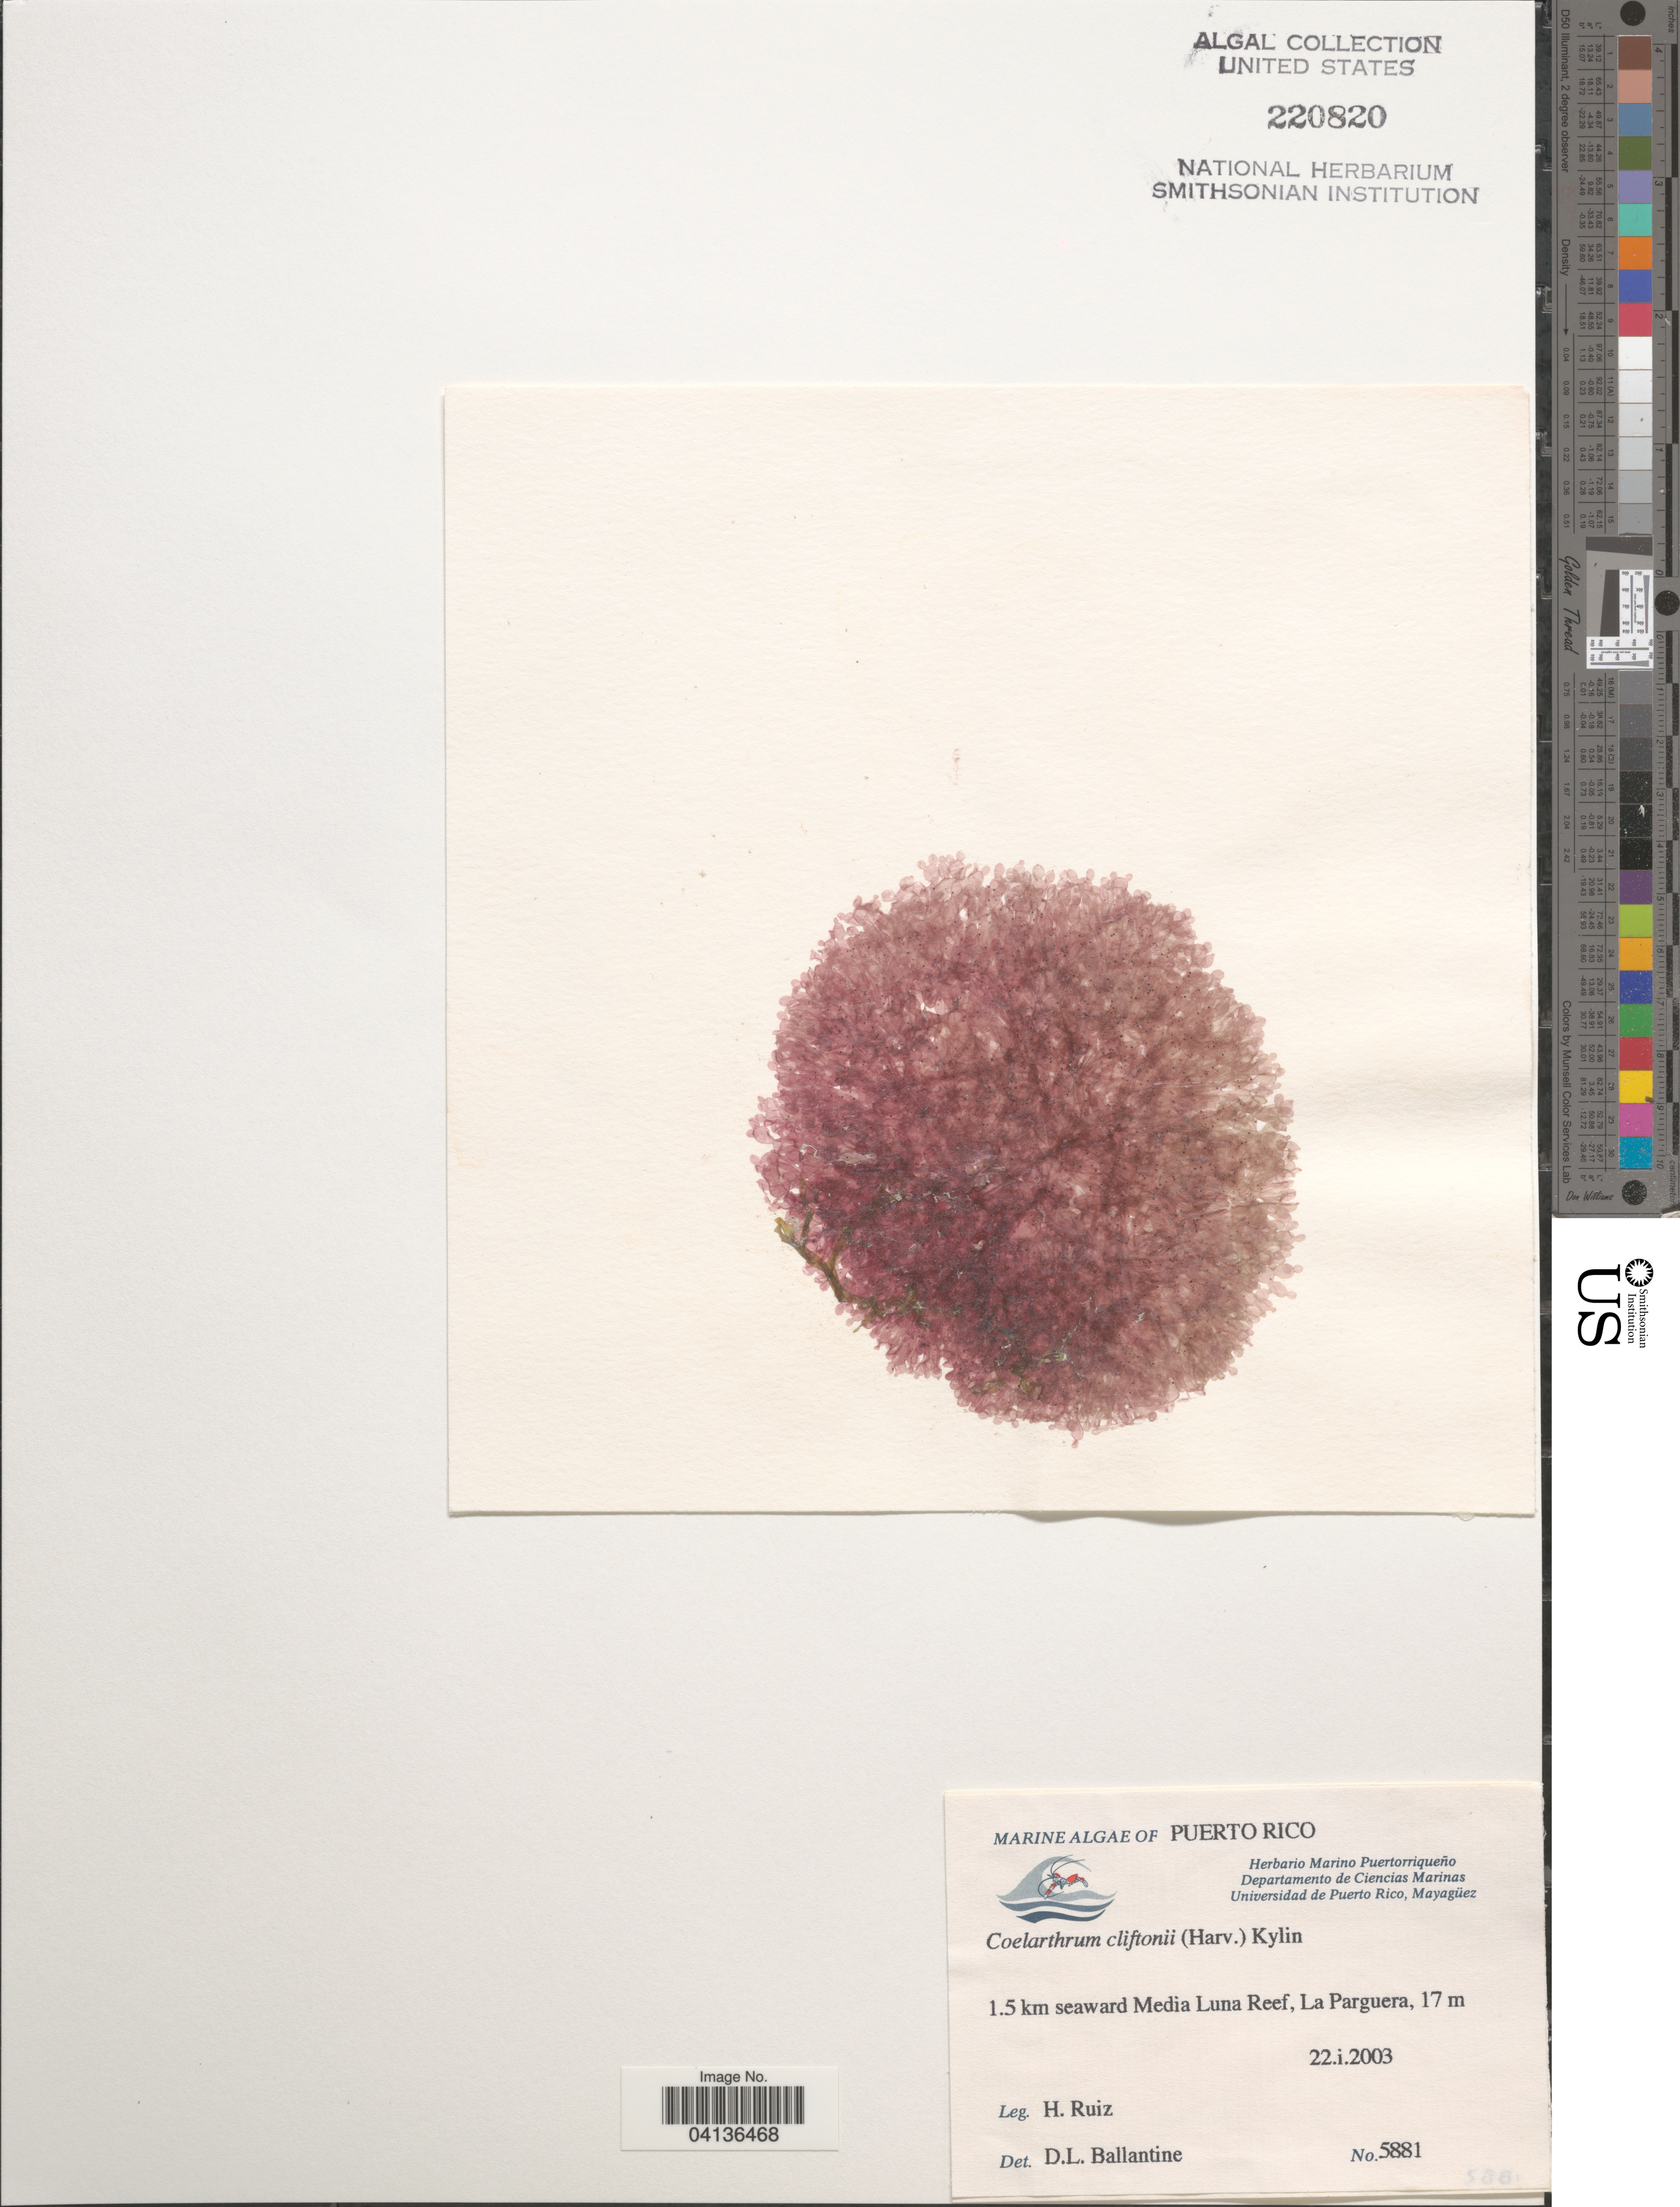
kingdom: Plantae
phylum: Rhodophyta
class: Florideophyceae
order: Rhodymeniales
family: Rhodymeniaceae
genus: Coelarthrum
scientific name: Coelarthrum cliftonii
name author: (Harv.) Kylin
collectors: H. Ruiz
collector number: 5881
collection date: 2003-01-22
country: Puerto Rico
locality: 1.5 km seaward Media Luna Reef, La Parguera.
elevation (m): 17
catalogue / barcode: US 220820